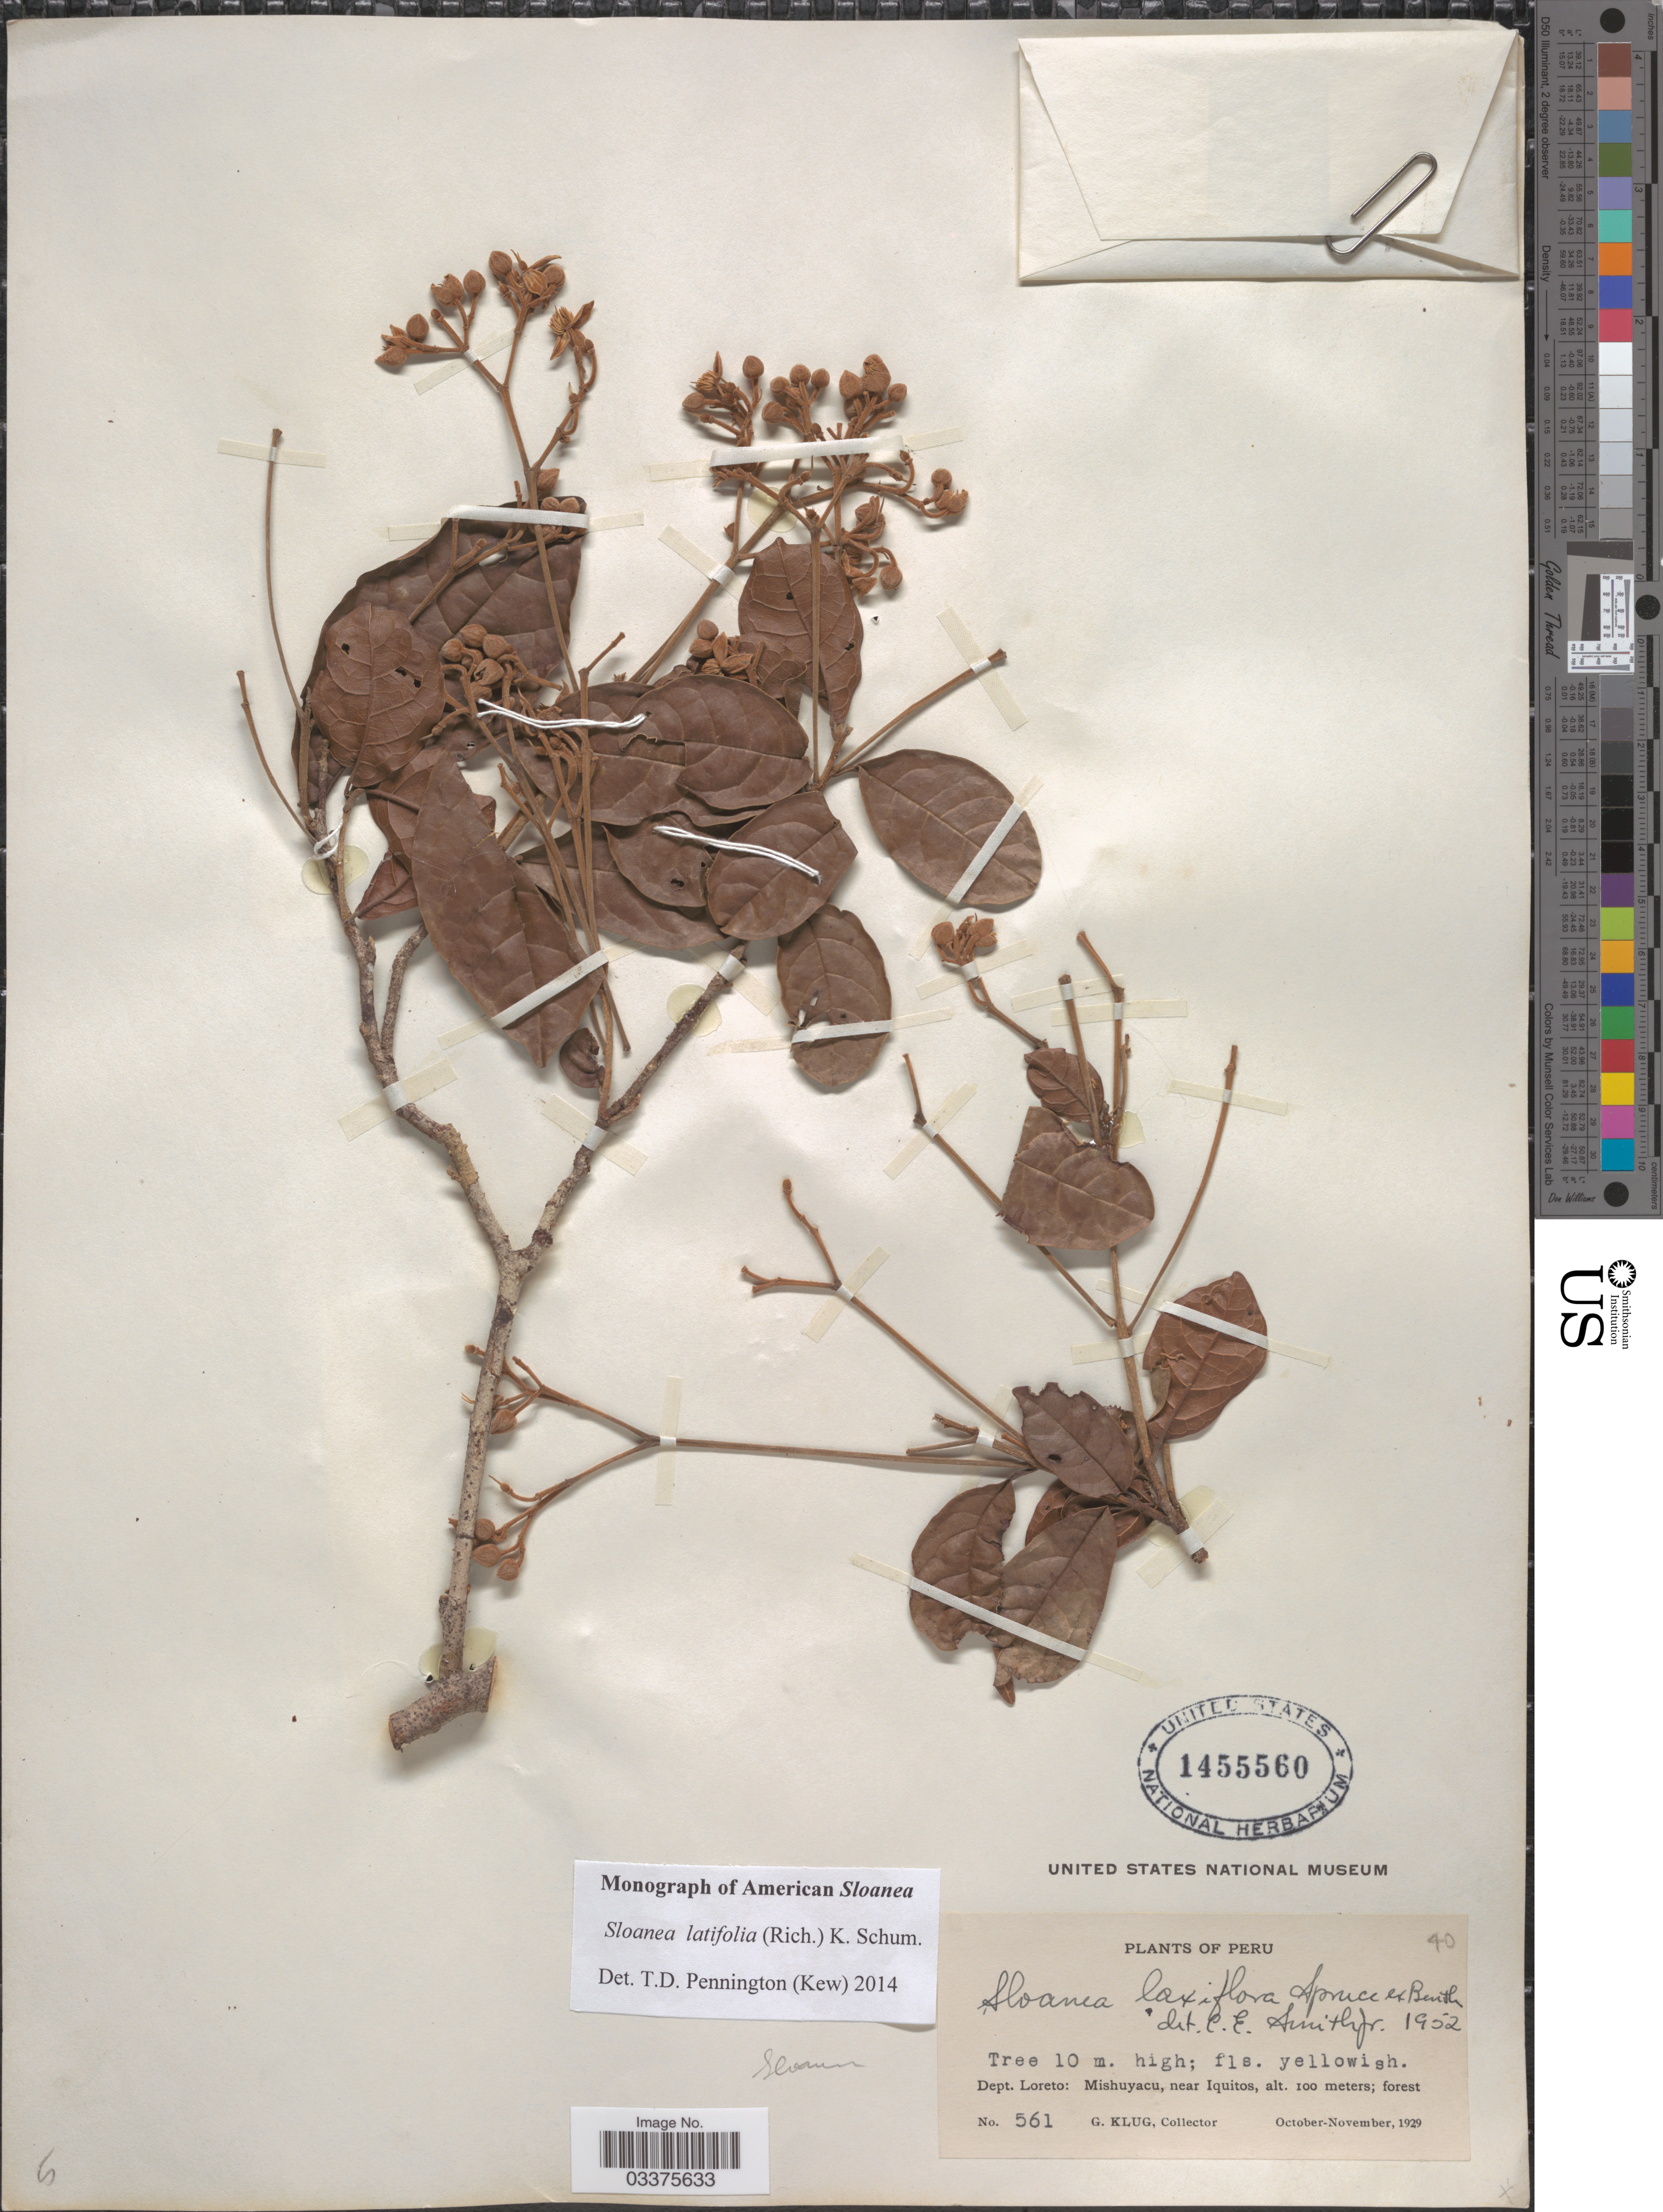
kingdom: Plantae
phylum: Tracheophyta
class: Magnoliopsida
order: Oxalidales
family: Elaeocarpaceae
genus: Sloanea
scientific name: Sloanea latifolia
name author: (Rich.) K. Schum.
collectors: G. Klug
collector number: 561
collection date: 1929-10/1929-11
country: Peru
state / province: Loreto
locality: Dept. Loreto: Mishuyacu, near Iquitos.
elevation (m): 100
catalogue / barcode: US 1455560